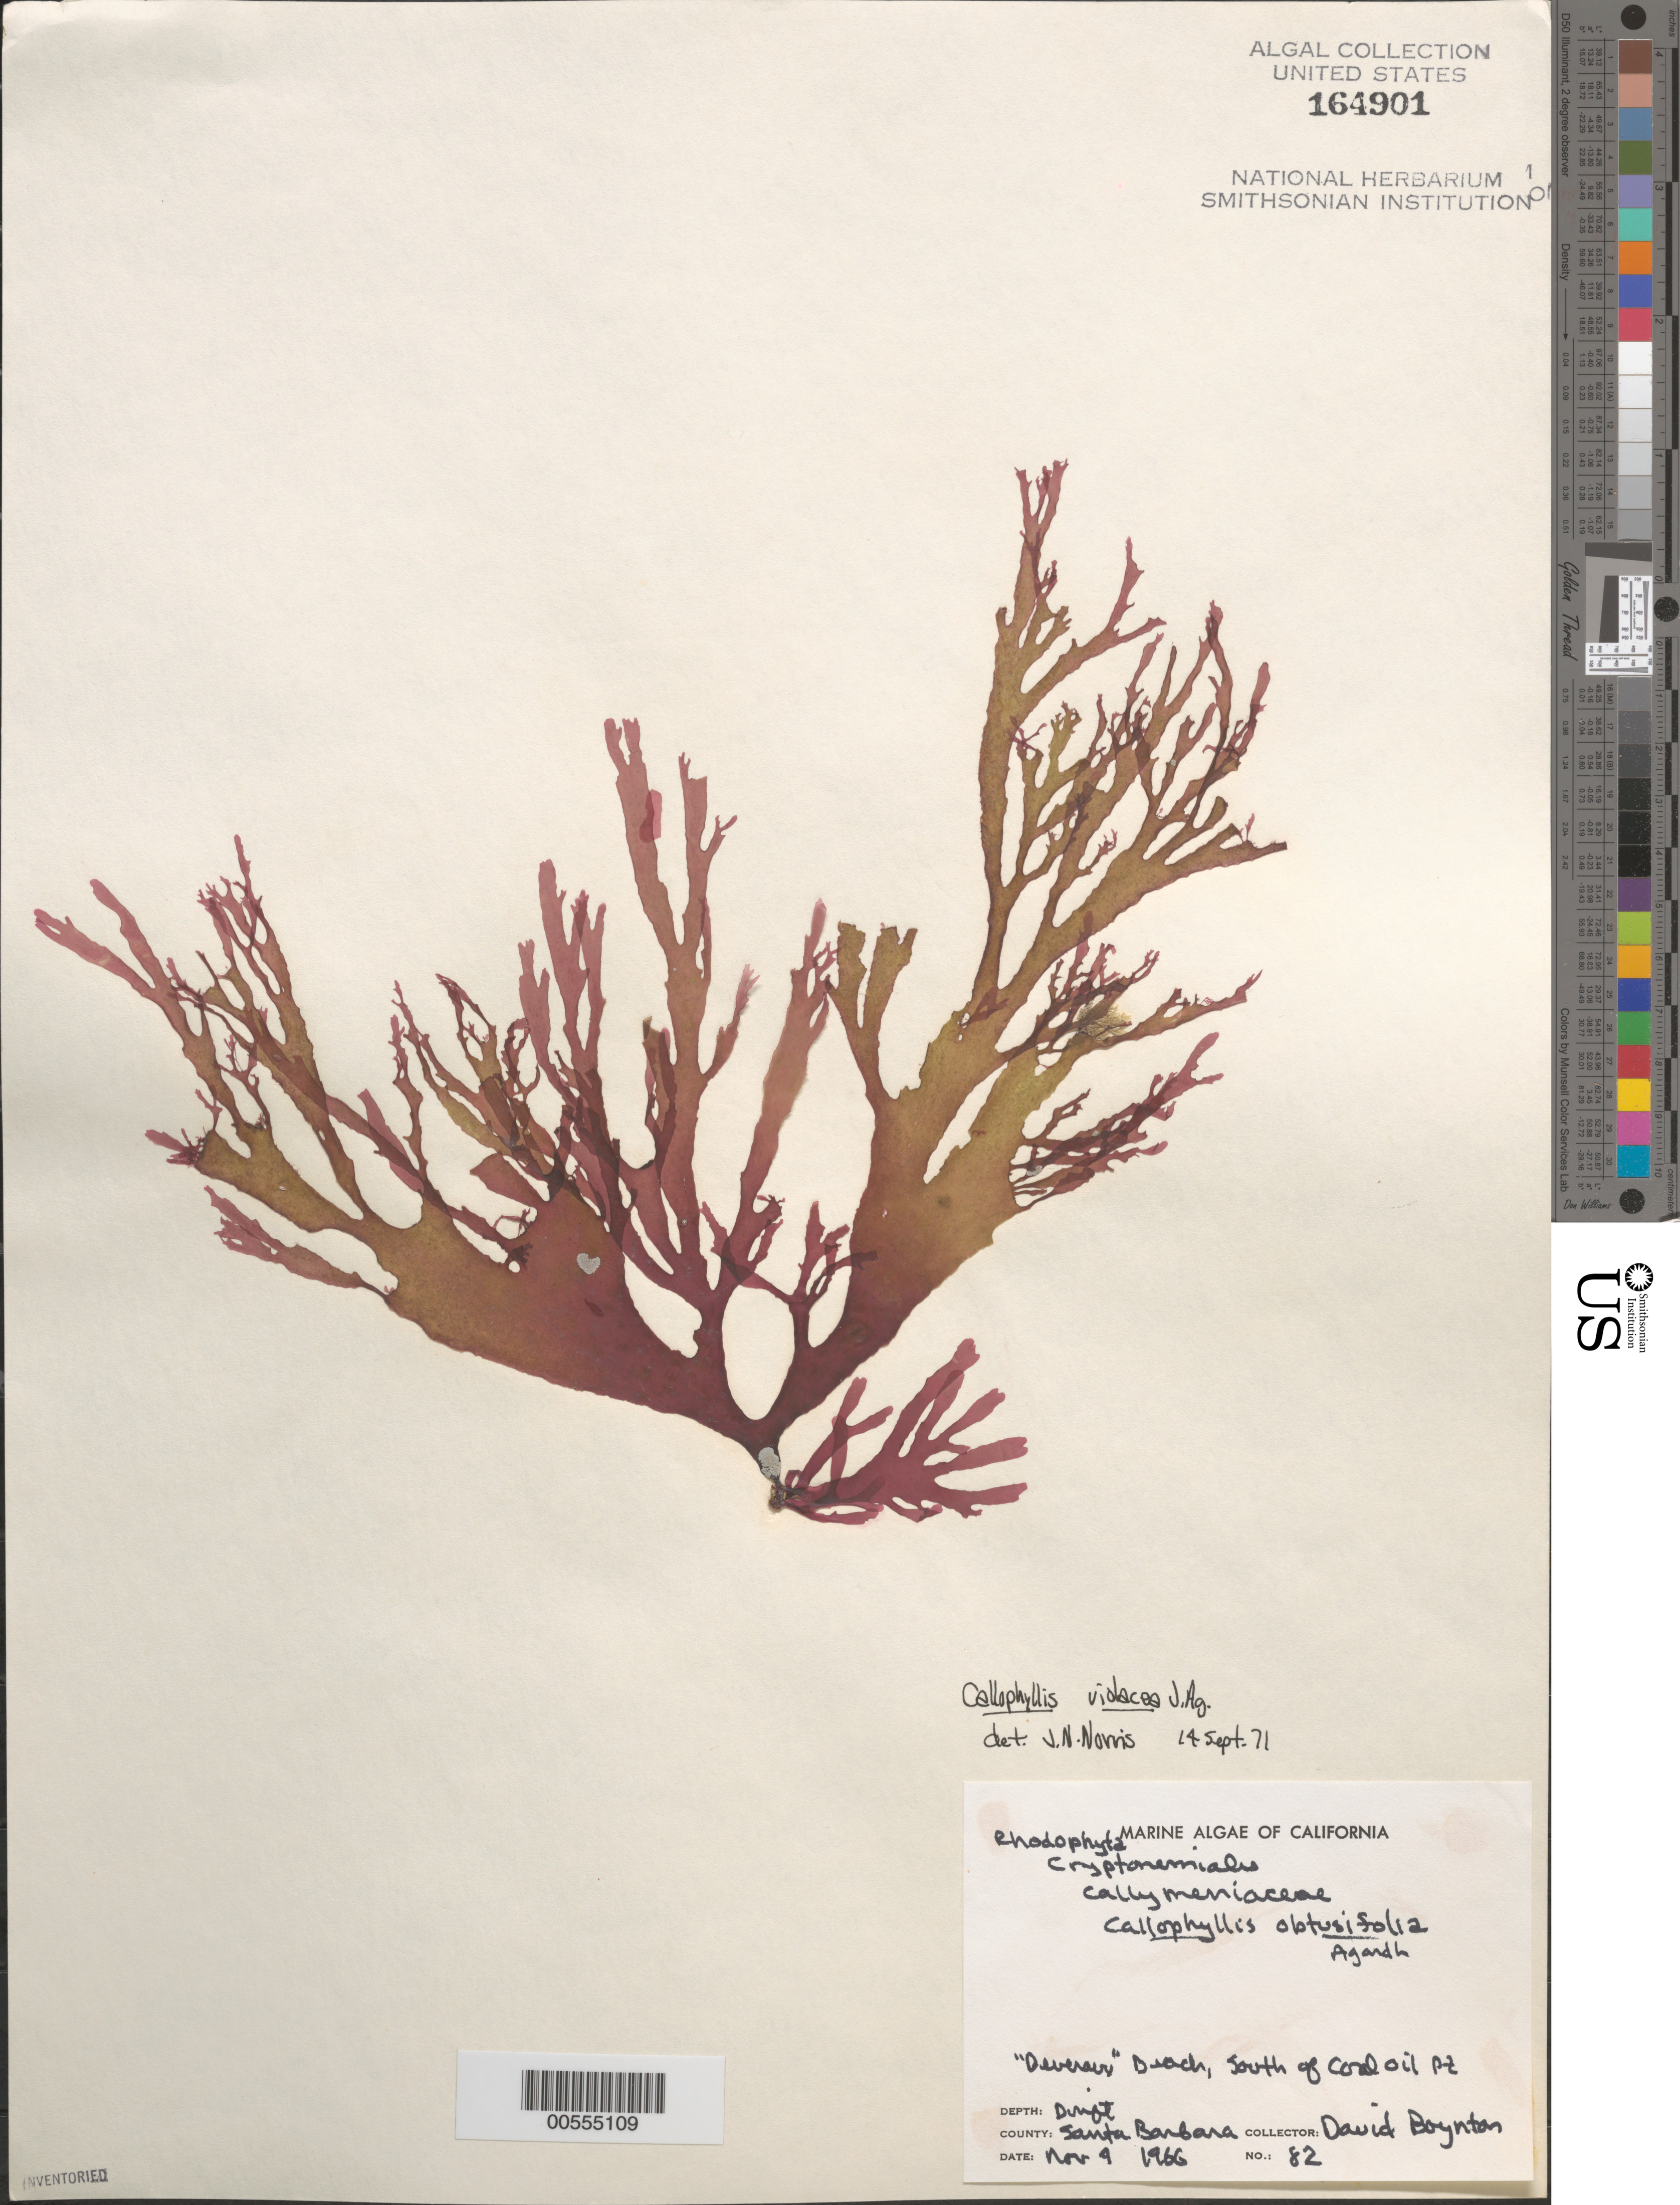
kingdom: Plantae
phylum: Rhodophyta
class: Florideophyceae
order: Gigartinales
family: Kallymeniaceae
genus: Callophyllis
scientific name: Callophyllis violacea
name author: J. Agardh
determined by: Norris, James N.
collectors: D. Boynton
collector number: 82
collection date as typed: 09 Nov 1966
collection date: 1966-11-09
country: United States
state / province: California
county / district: Santa Barbara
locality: Devereaux Beach, south of Coal Oil Point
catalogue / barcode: US 164901